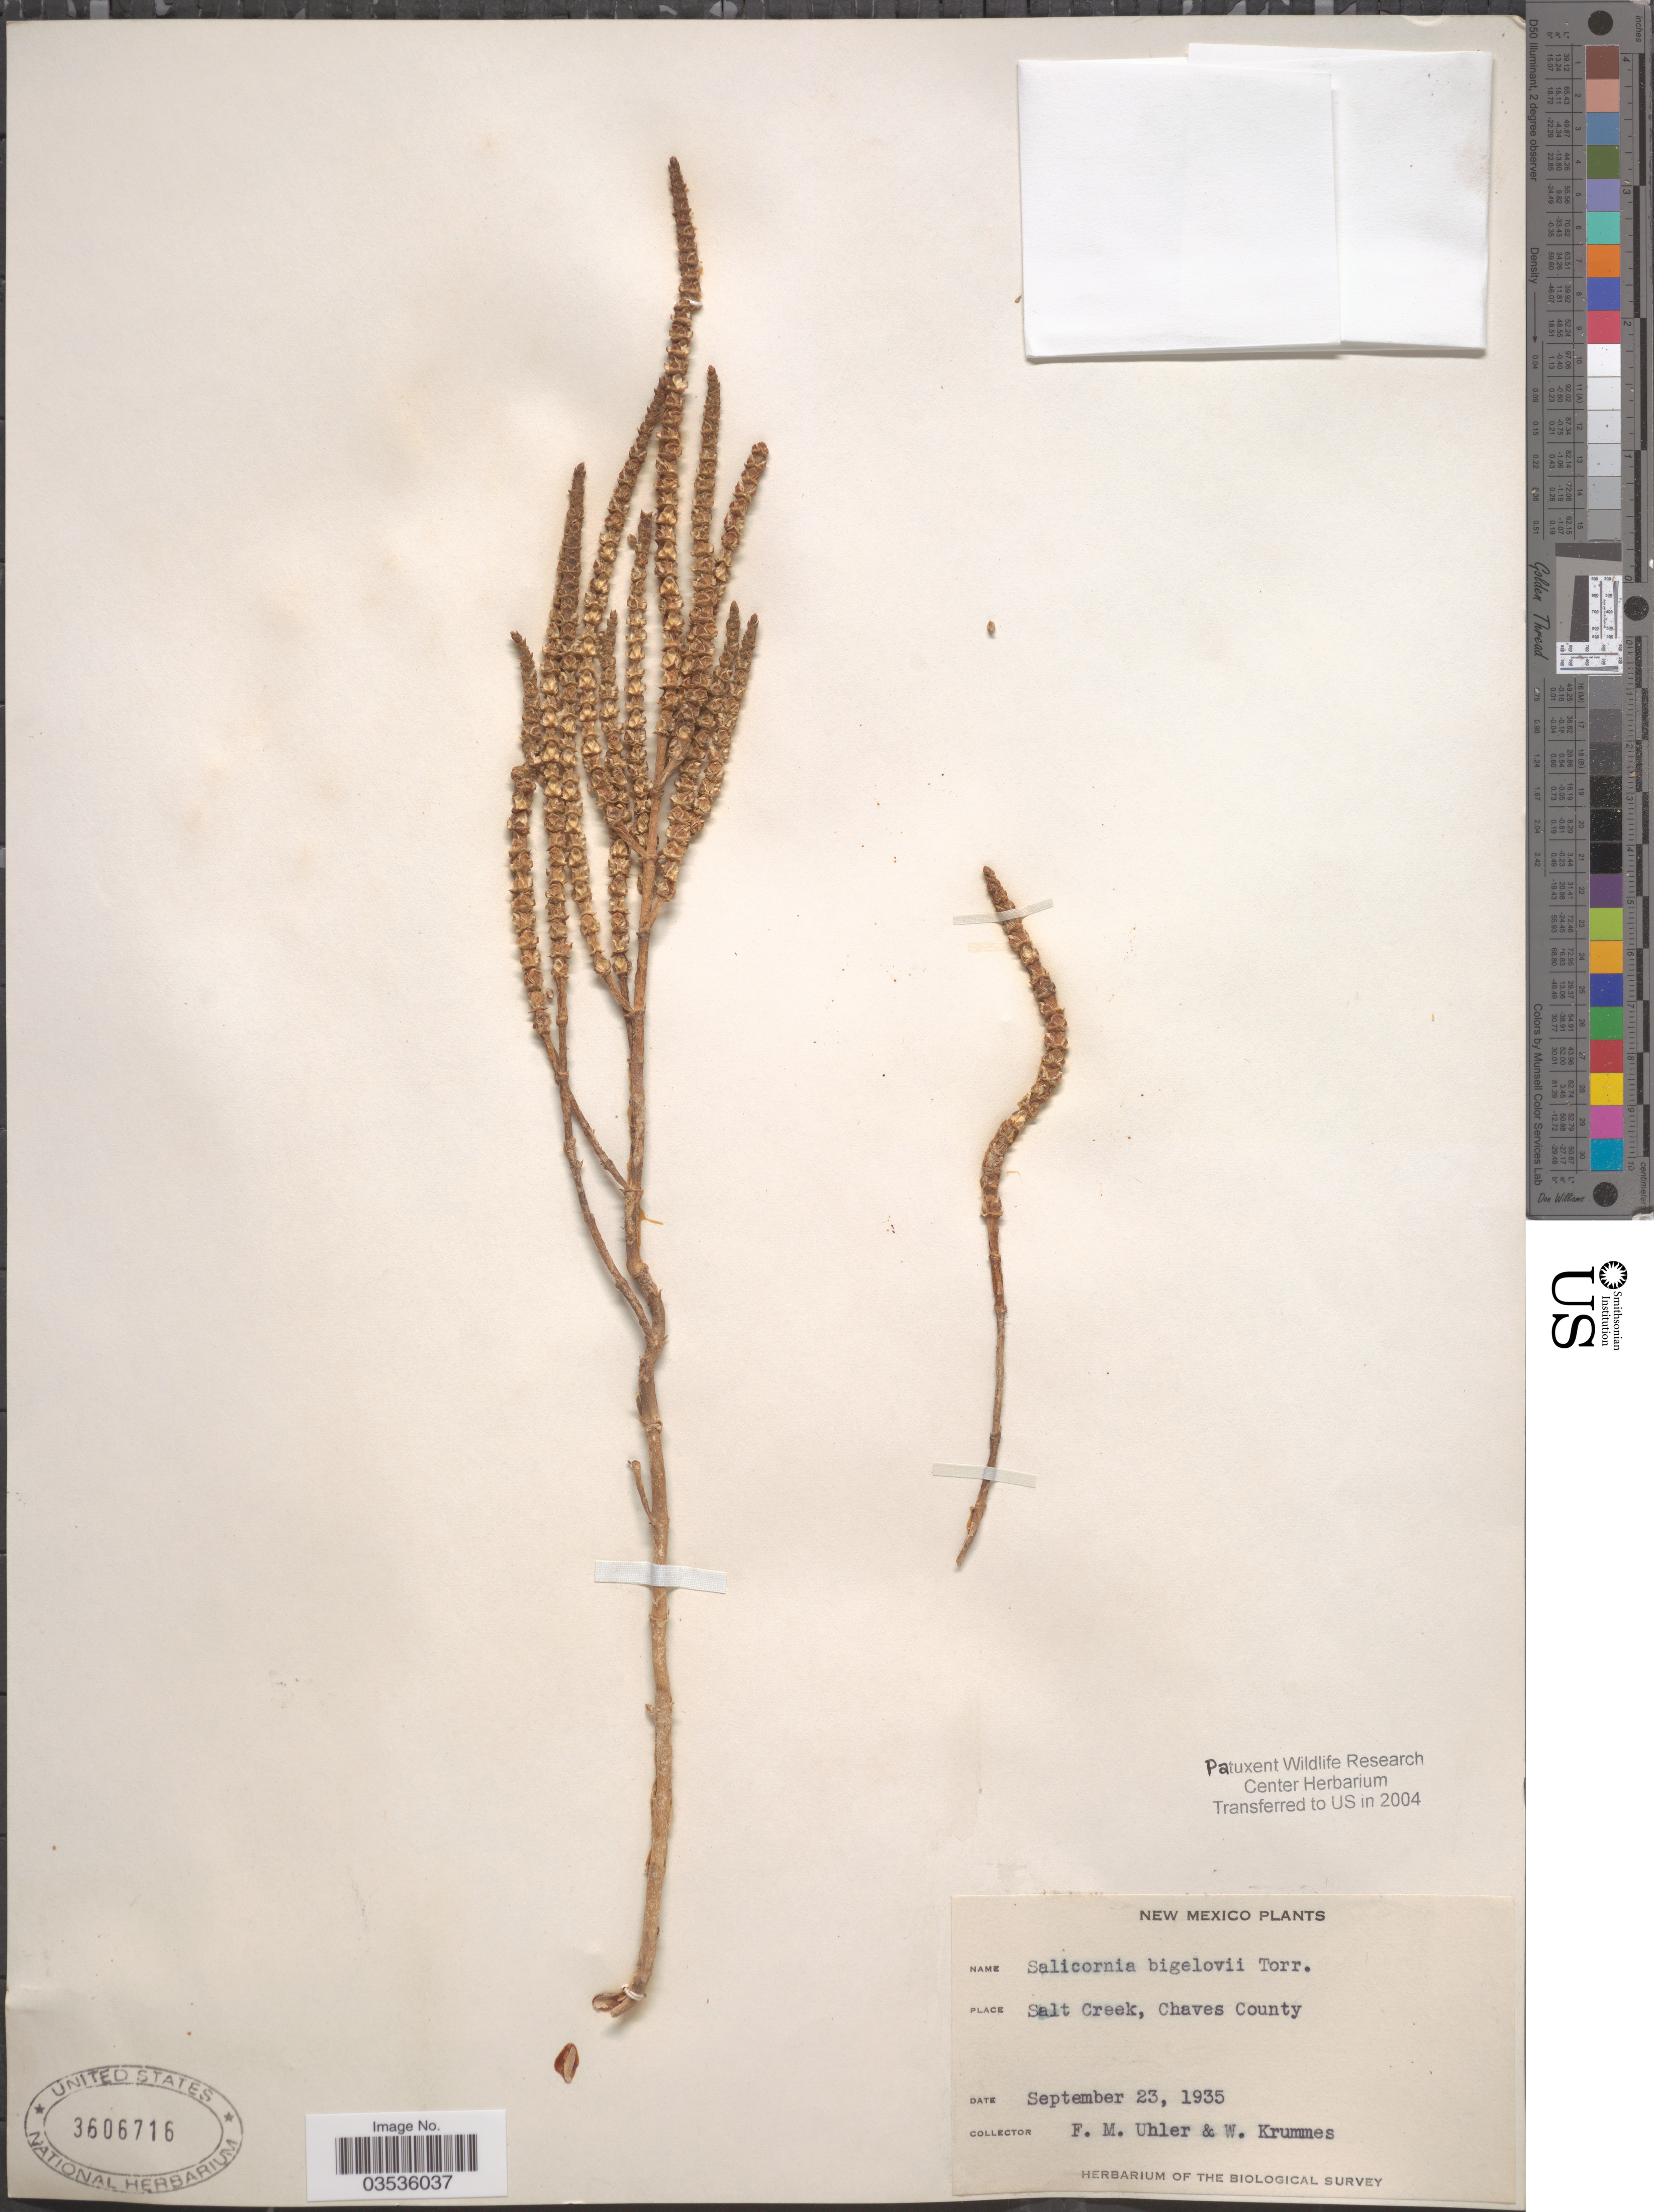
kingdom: Plantae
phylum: Tracheophyta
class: Magnoliopsida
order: Caryophyllales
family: Amaranthaceae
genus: Salicornia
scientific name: Salicornia bigelovii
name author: Torr.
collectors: F. M. Uhler & W. Krummes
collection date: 1935-09-23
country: United States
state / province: New Mexico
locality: Salt Creek, Chaves County.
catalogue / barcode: US 3606716